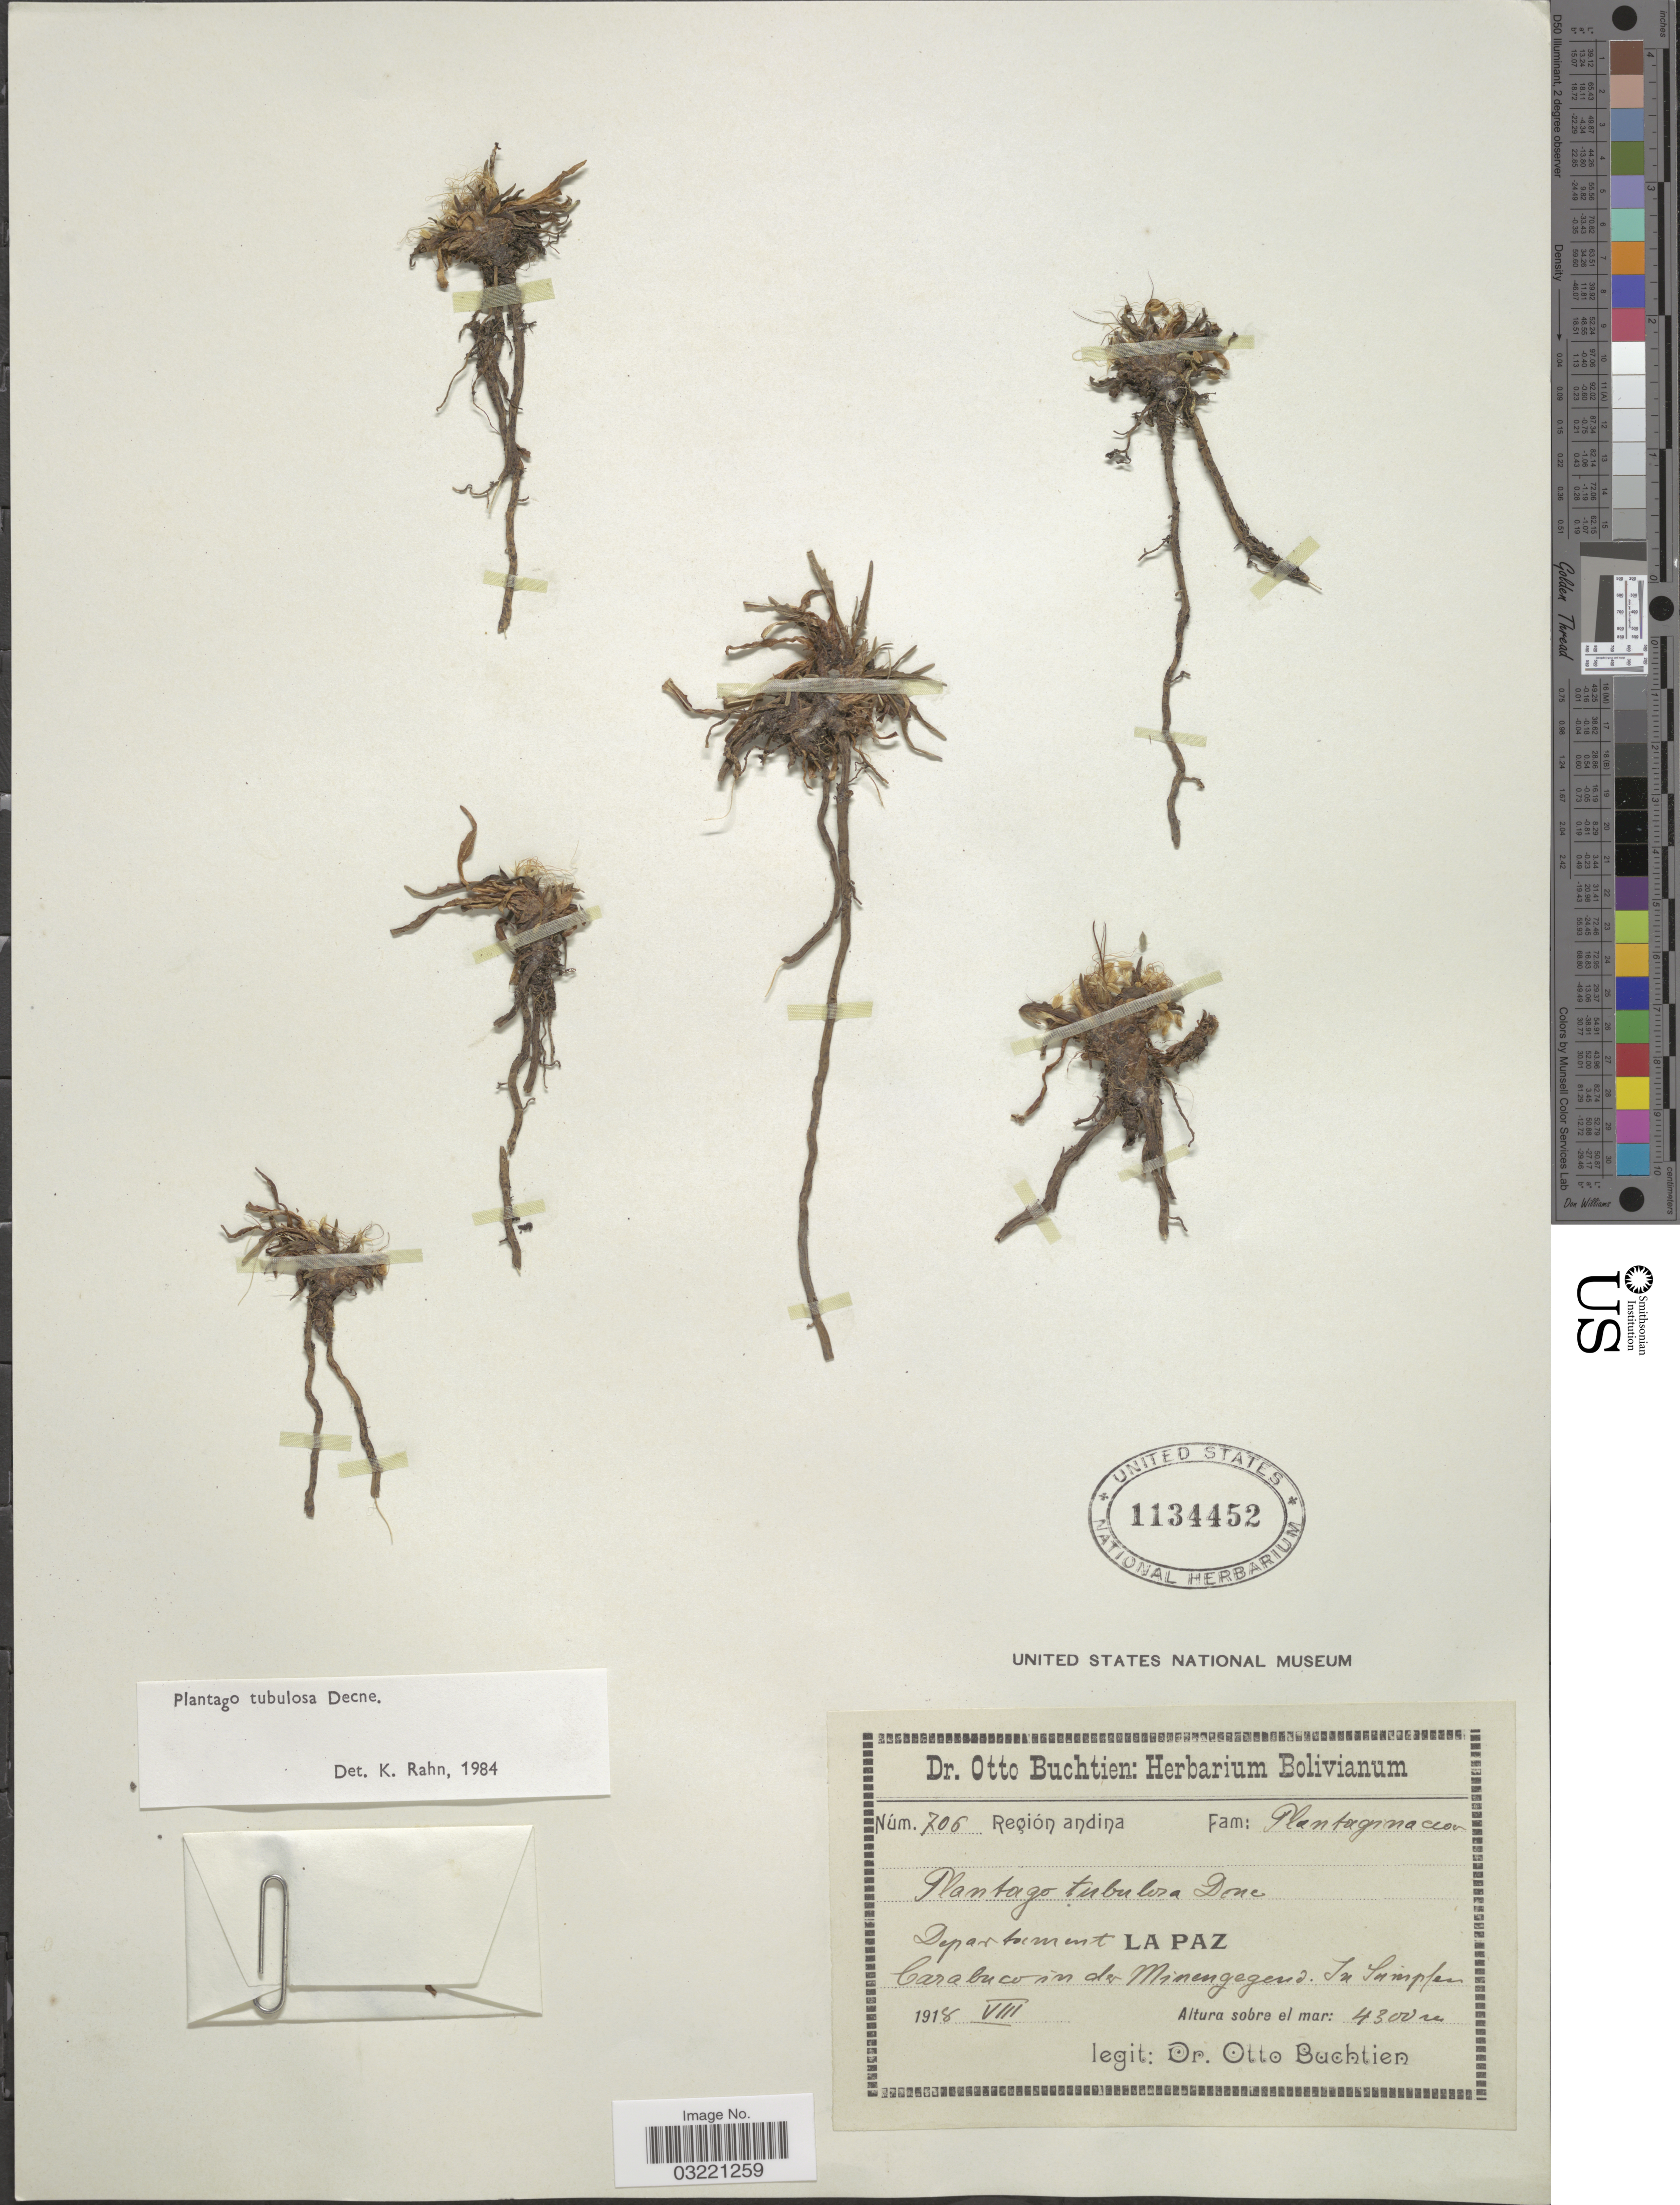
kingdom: Plantae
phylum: Tracheophyta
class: Magnoliopsida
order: Lamiales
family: Plantaginaceae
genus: Plantago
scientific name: Plantago tubulosa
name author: Decne.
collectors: O. Buchtien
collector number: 706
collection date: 1918-08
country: Bolivia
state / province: La Paz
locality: Región andina. Department La Paz. Carabuco in der Minengegend.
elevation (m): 4300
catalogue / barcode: US 1134452